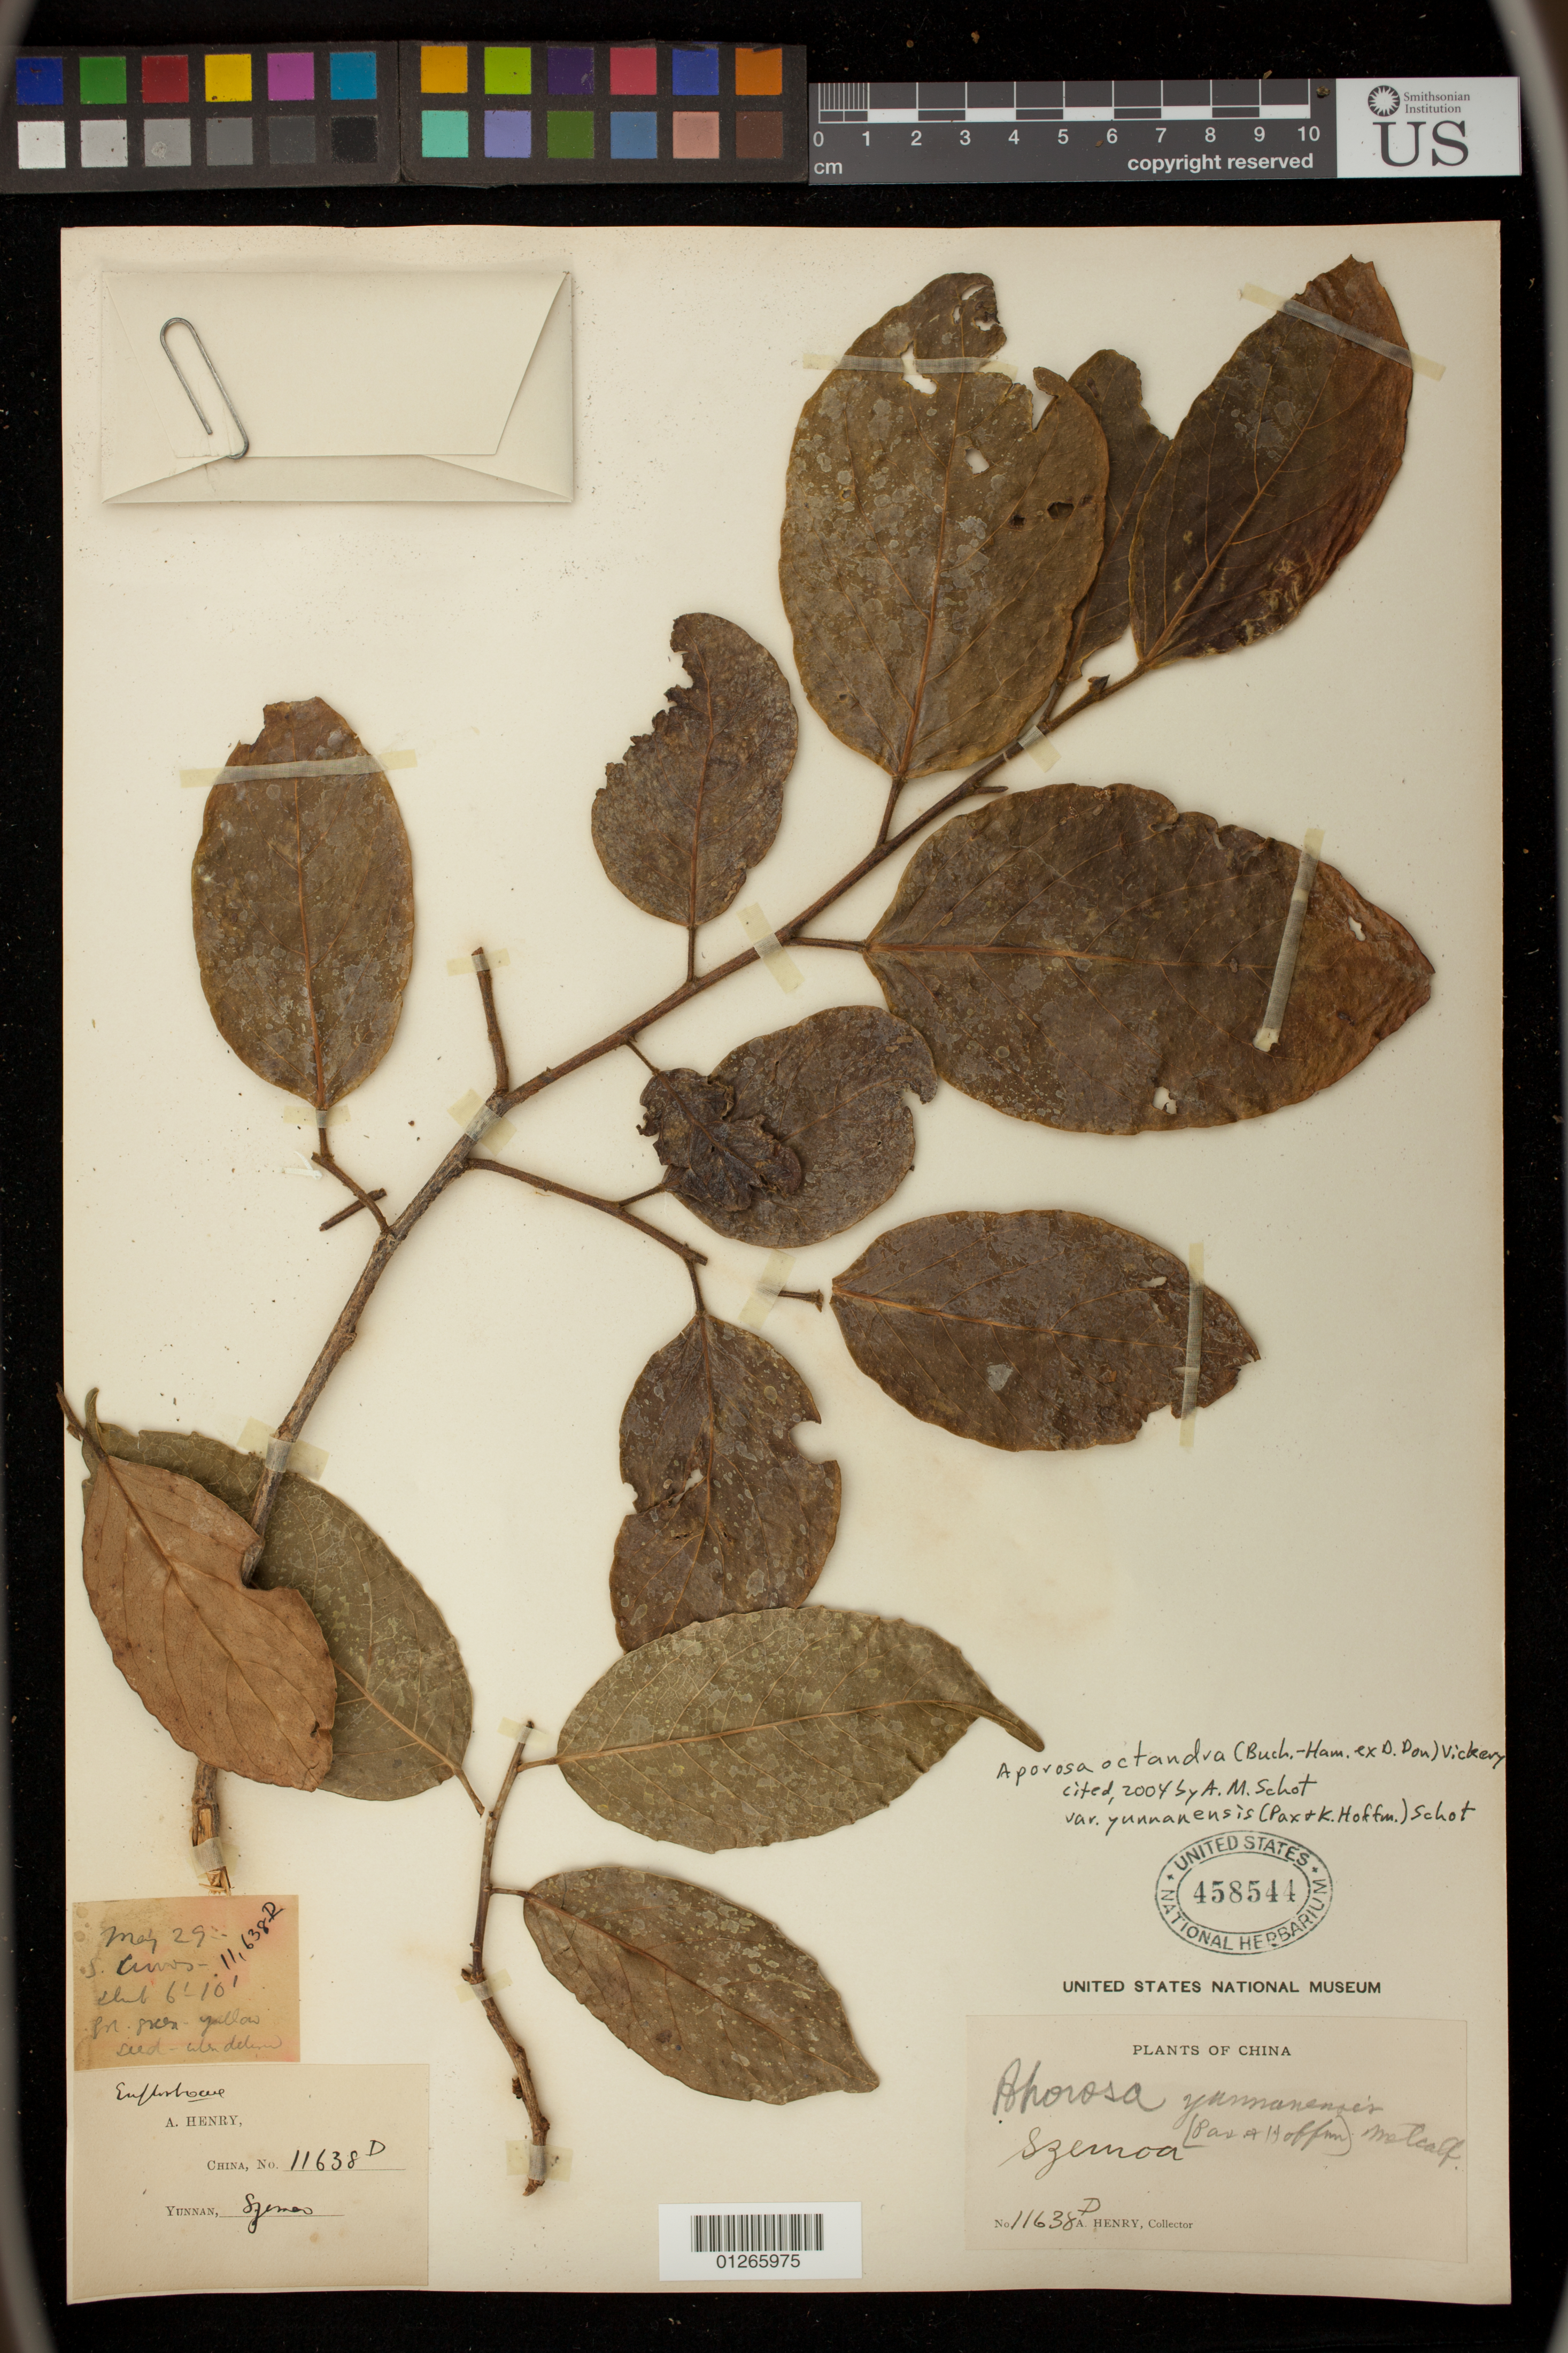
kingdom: Plantae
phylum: Tracheophyta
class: Magnoliopsida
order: Malpighiales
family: Phyllanthaceae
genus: Aporosa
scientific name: Aporosa octandra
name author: (Buch.-Ham. & D. Don) Vickery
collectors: A. Henry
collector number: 11638 D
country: China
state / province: Yunnan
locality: Szemoa.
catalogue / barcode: US 458544